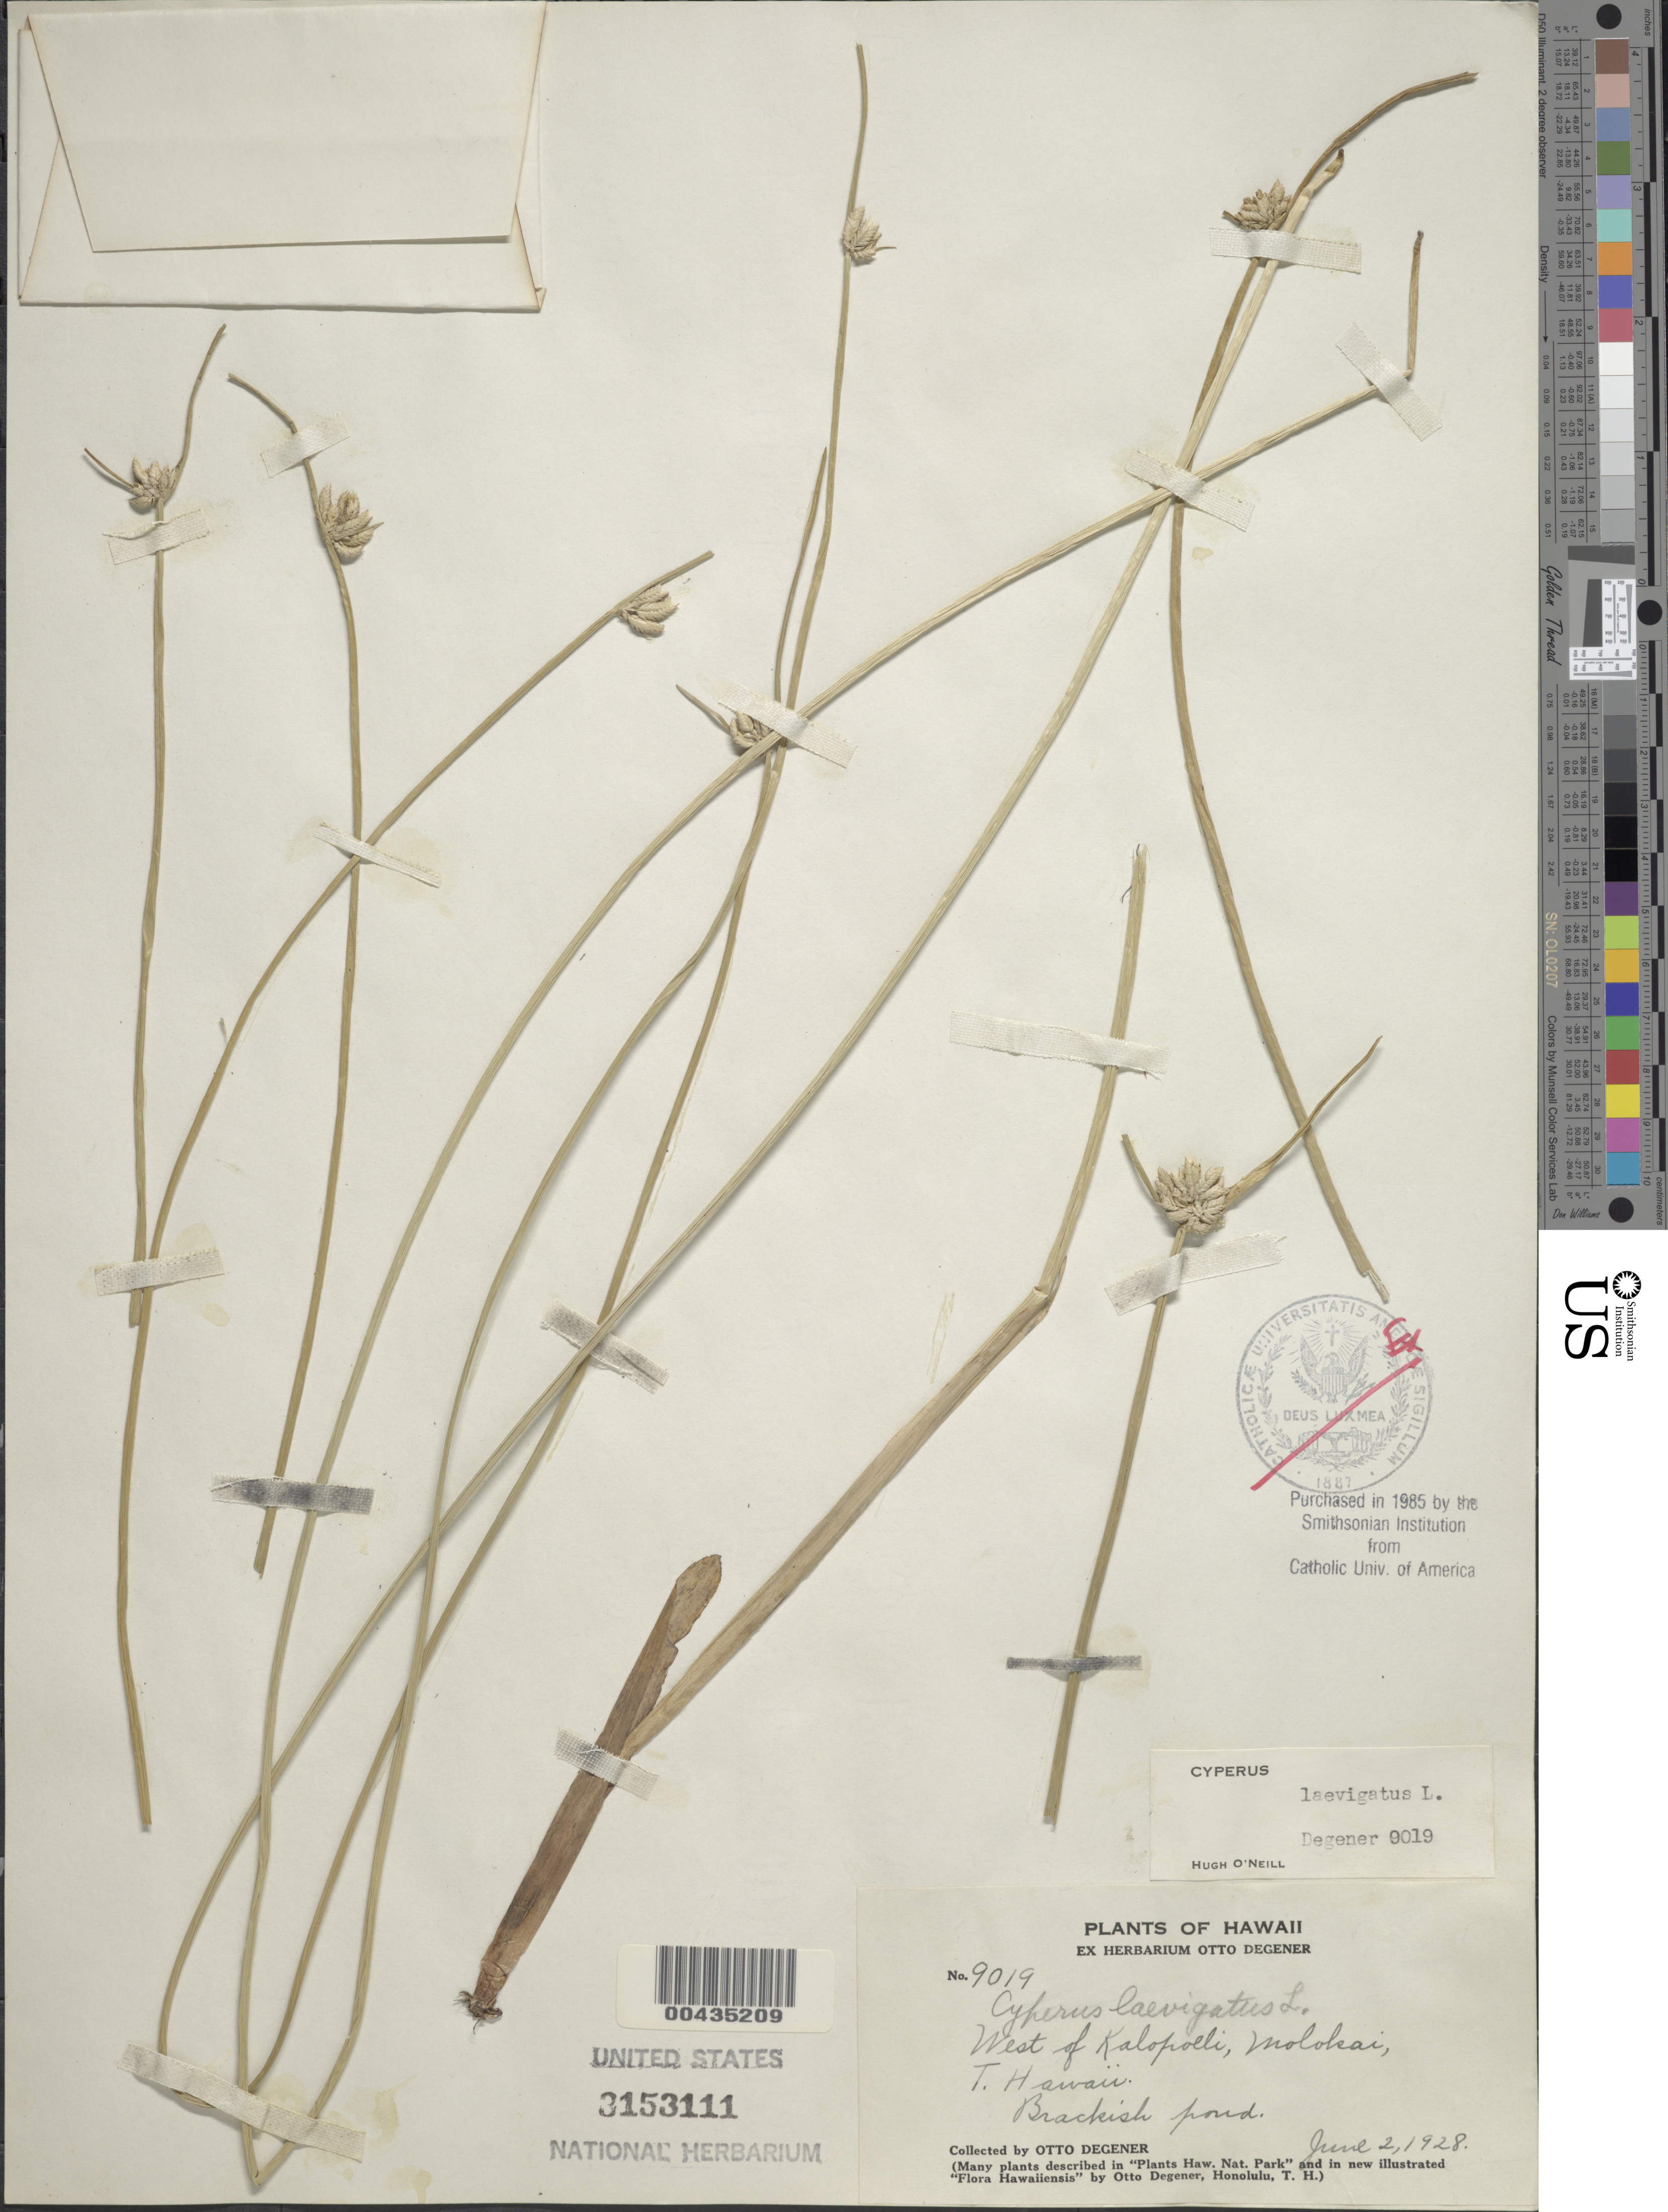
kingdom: Plantae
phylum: Tracheophyta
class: Liliopsida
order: Poales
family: Cyperaceae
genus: Cyperus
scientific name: Cyperus laevigatus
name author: L.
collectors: O. Degener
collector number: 9019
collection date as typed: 2 Jun 1928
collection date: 1928-06-02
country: United States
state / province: Hawaii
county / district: Maui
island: Moloka'i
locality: West of Kalopoeli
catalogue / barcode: US 3153111